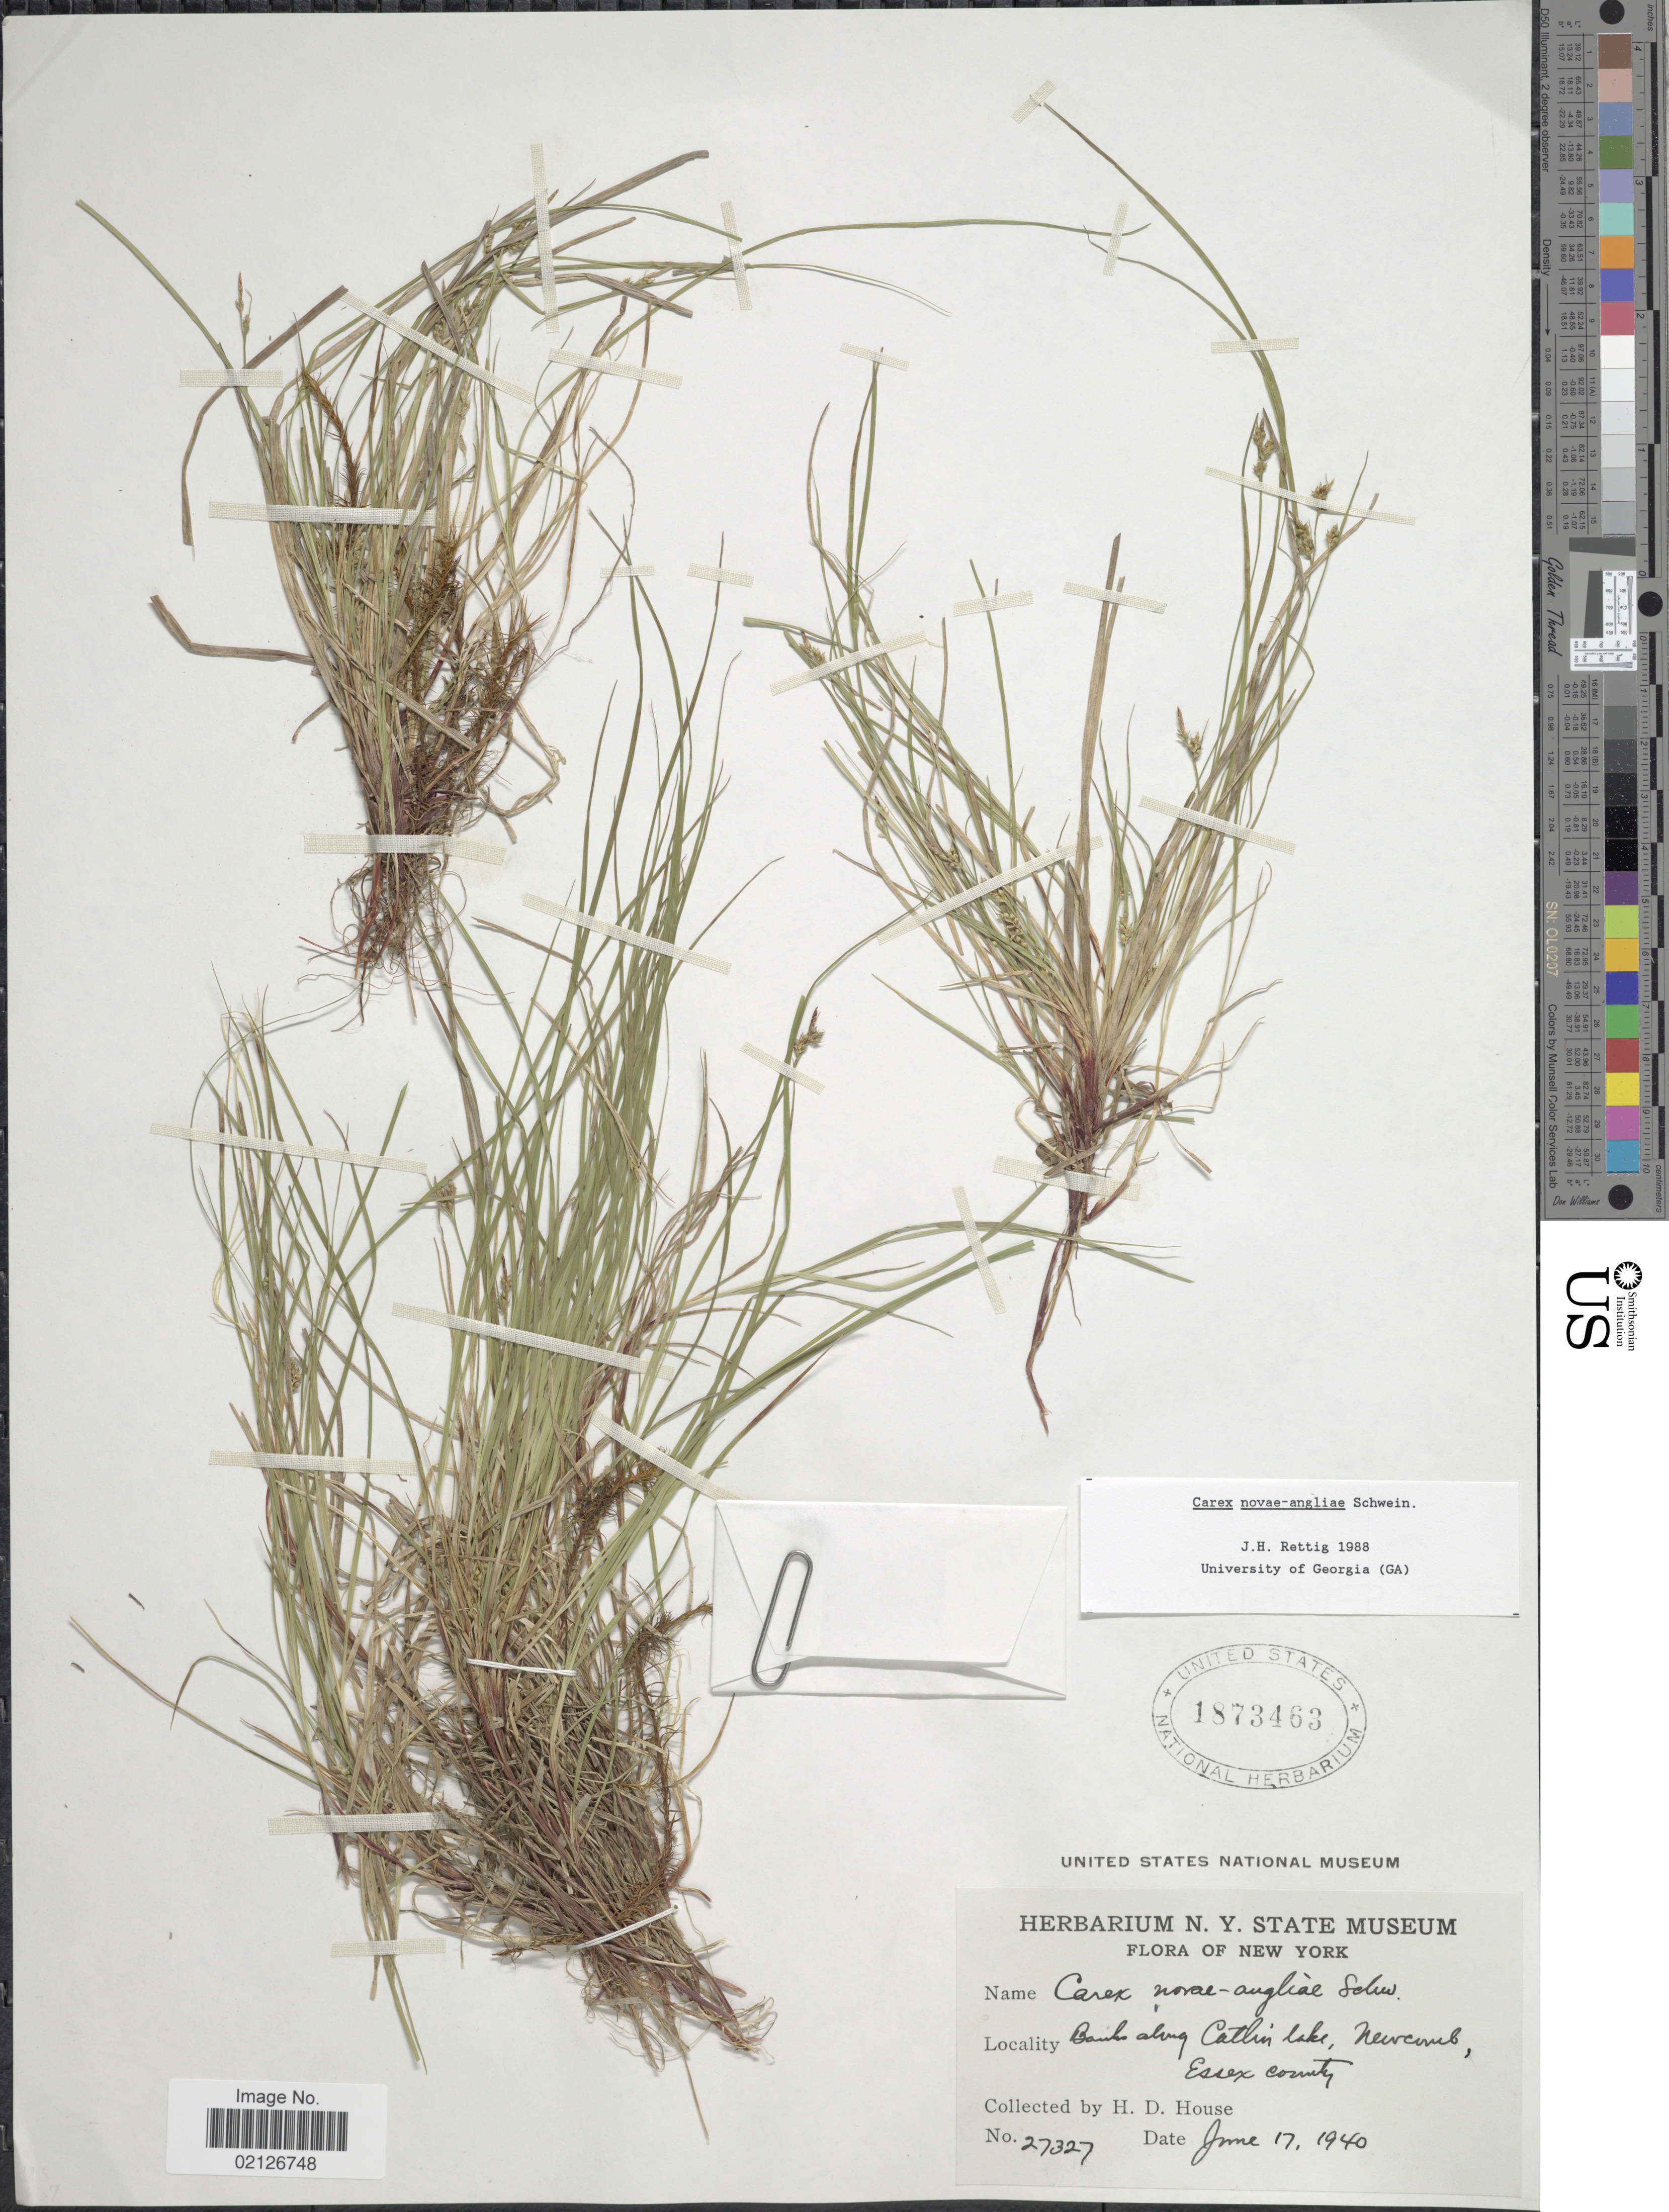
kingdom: Plantae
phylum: Tracheophyta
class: Liliopsida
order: Poales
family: Cyperaceae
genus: Carex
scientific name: Carex novae-angliae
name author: Schwein.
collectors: H. D. House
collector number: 27327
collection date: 1940-06-17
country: United States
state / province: New York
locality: Banks along Catlin lake, Newcomb, Essex County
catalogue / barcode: US 1873463